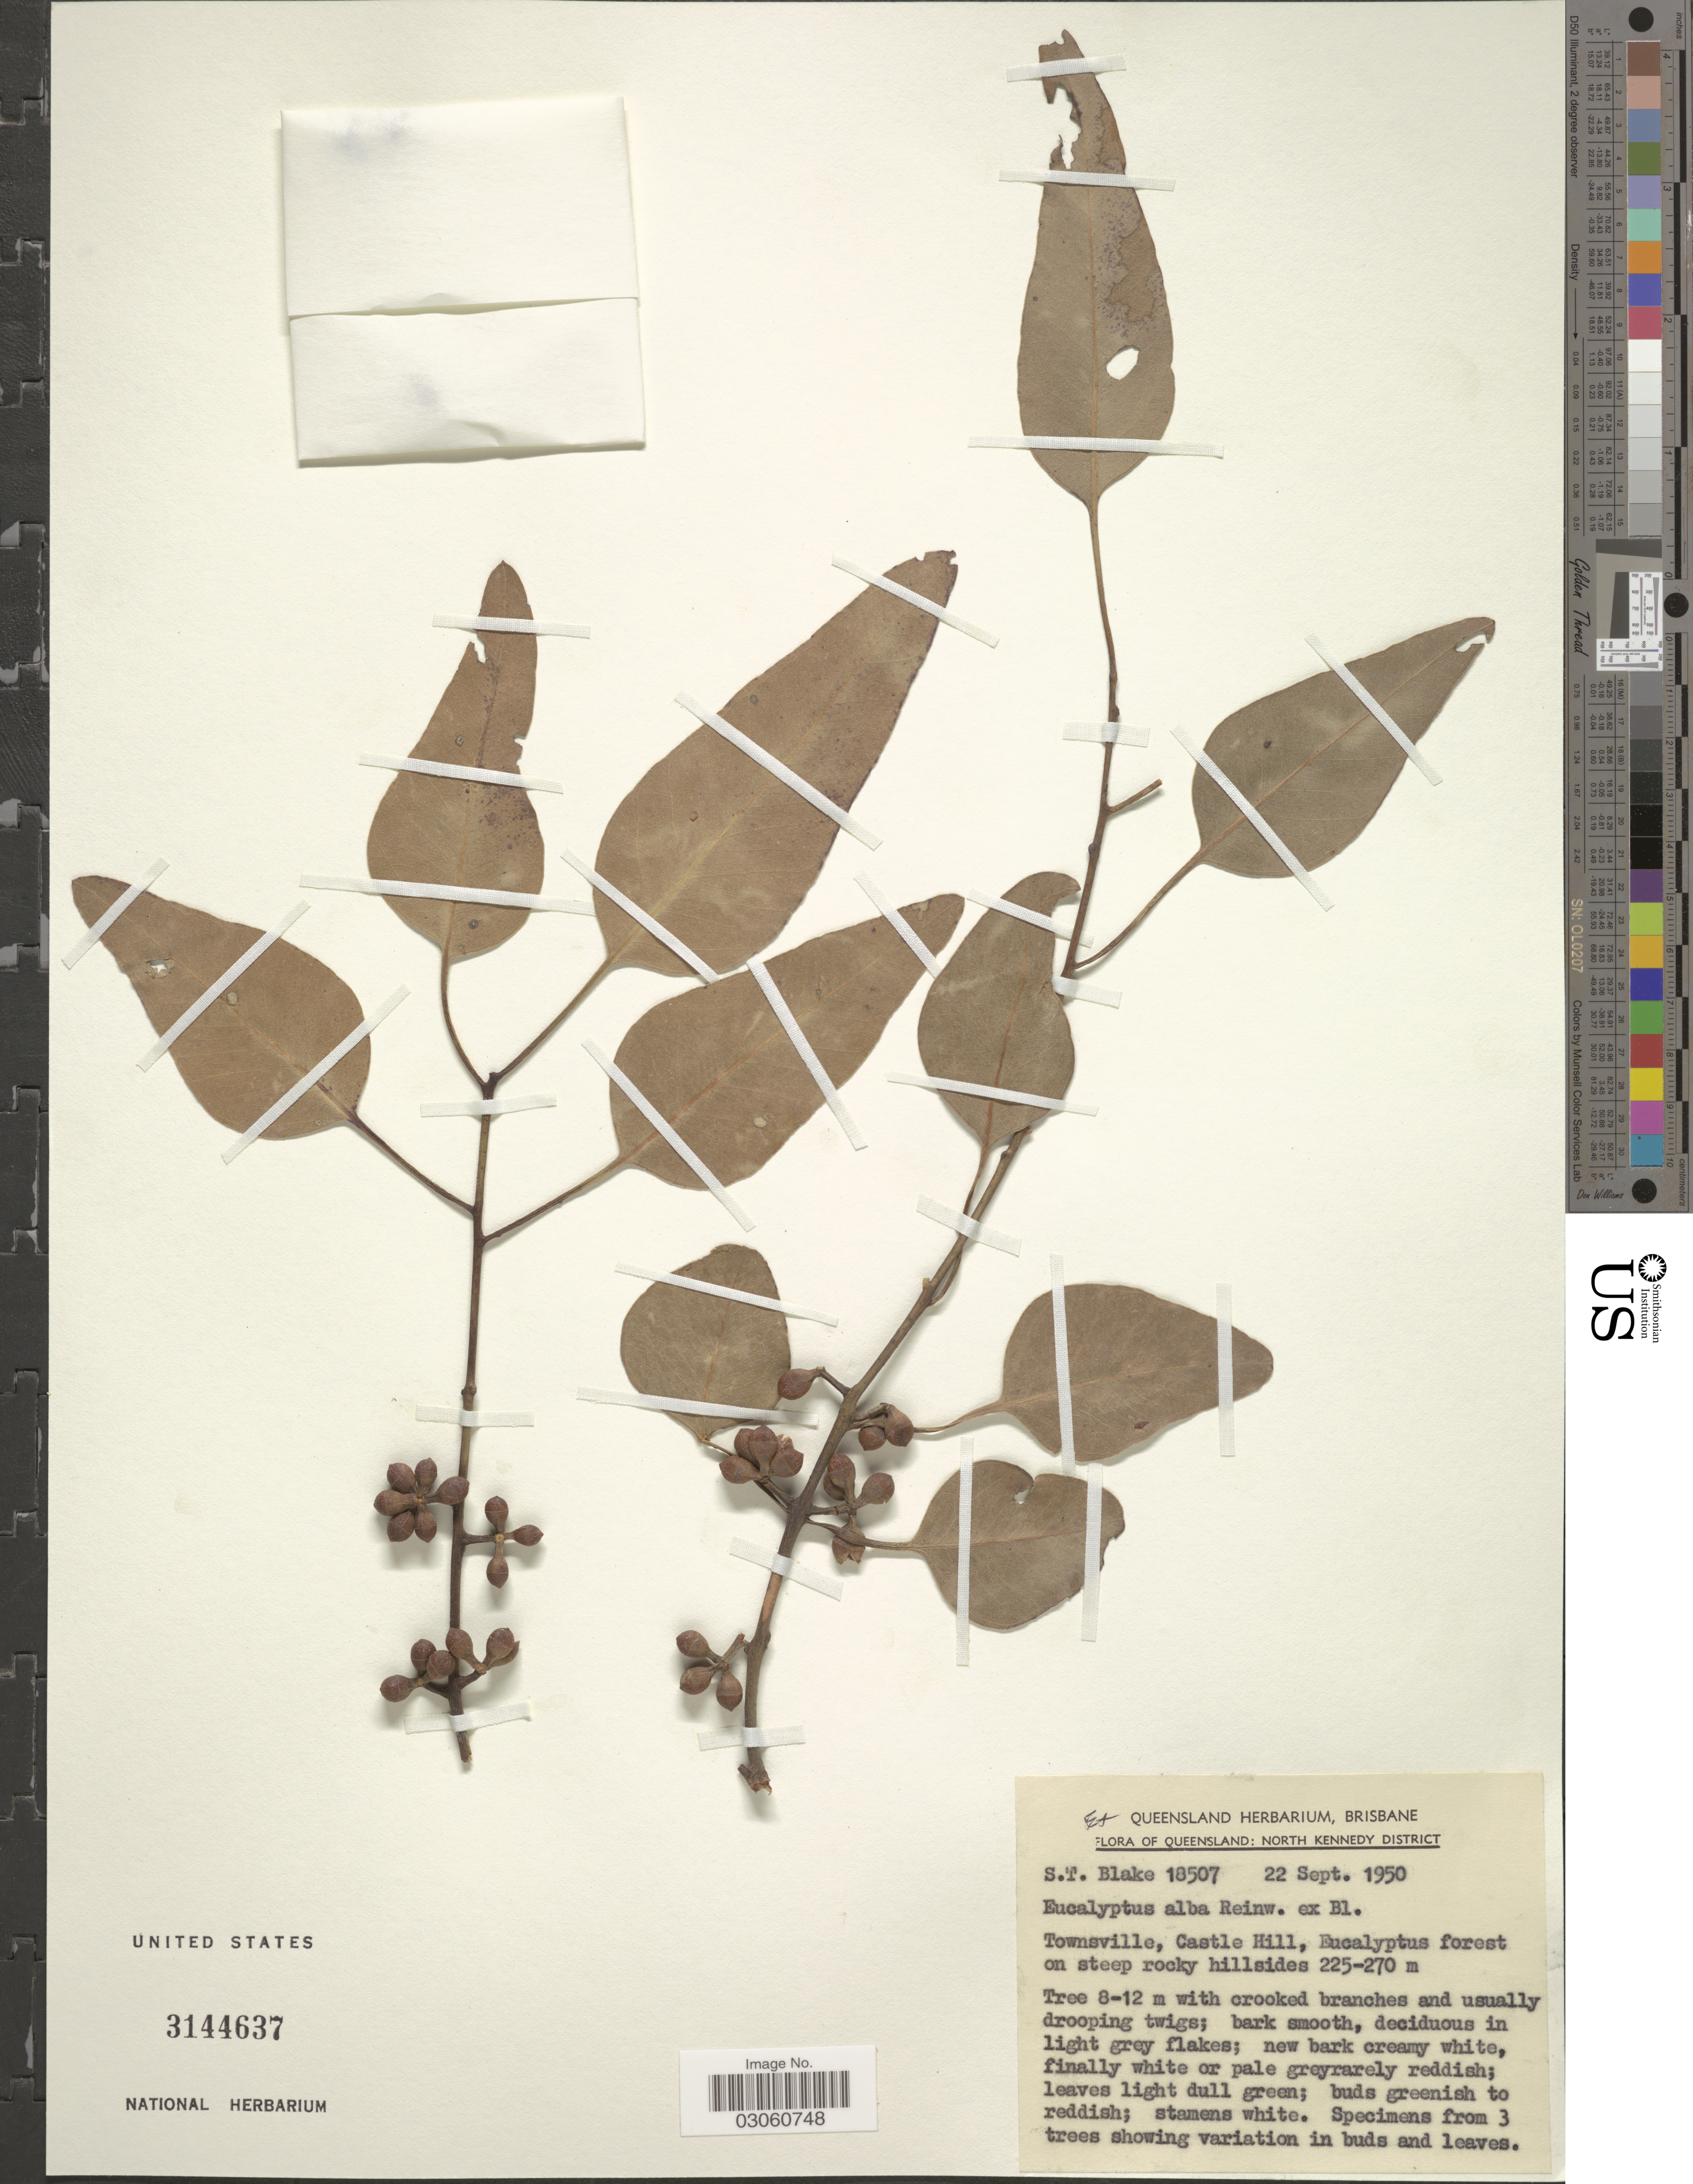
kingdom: Plantae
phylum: Tracheophyta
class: Magnoliopsida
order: Myrtales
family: Myrtaceae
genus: Eucalyptus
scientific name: Eucalyptus alba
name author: Reinw.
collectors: S. T. Blake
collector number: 18507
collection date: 1950-09-22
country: Australia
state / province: Queensland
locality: North Kennedy District. Townsville, Castle Hill.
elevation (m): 225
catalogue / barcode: US 3144637